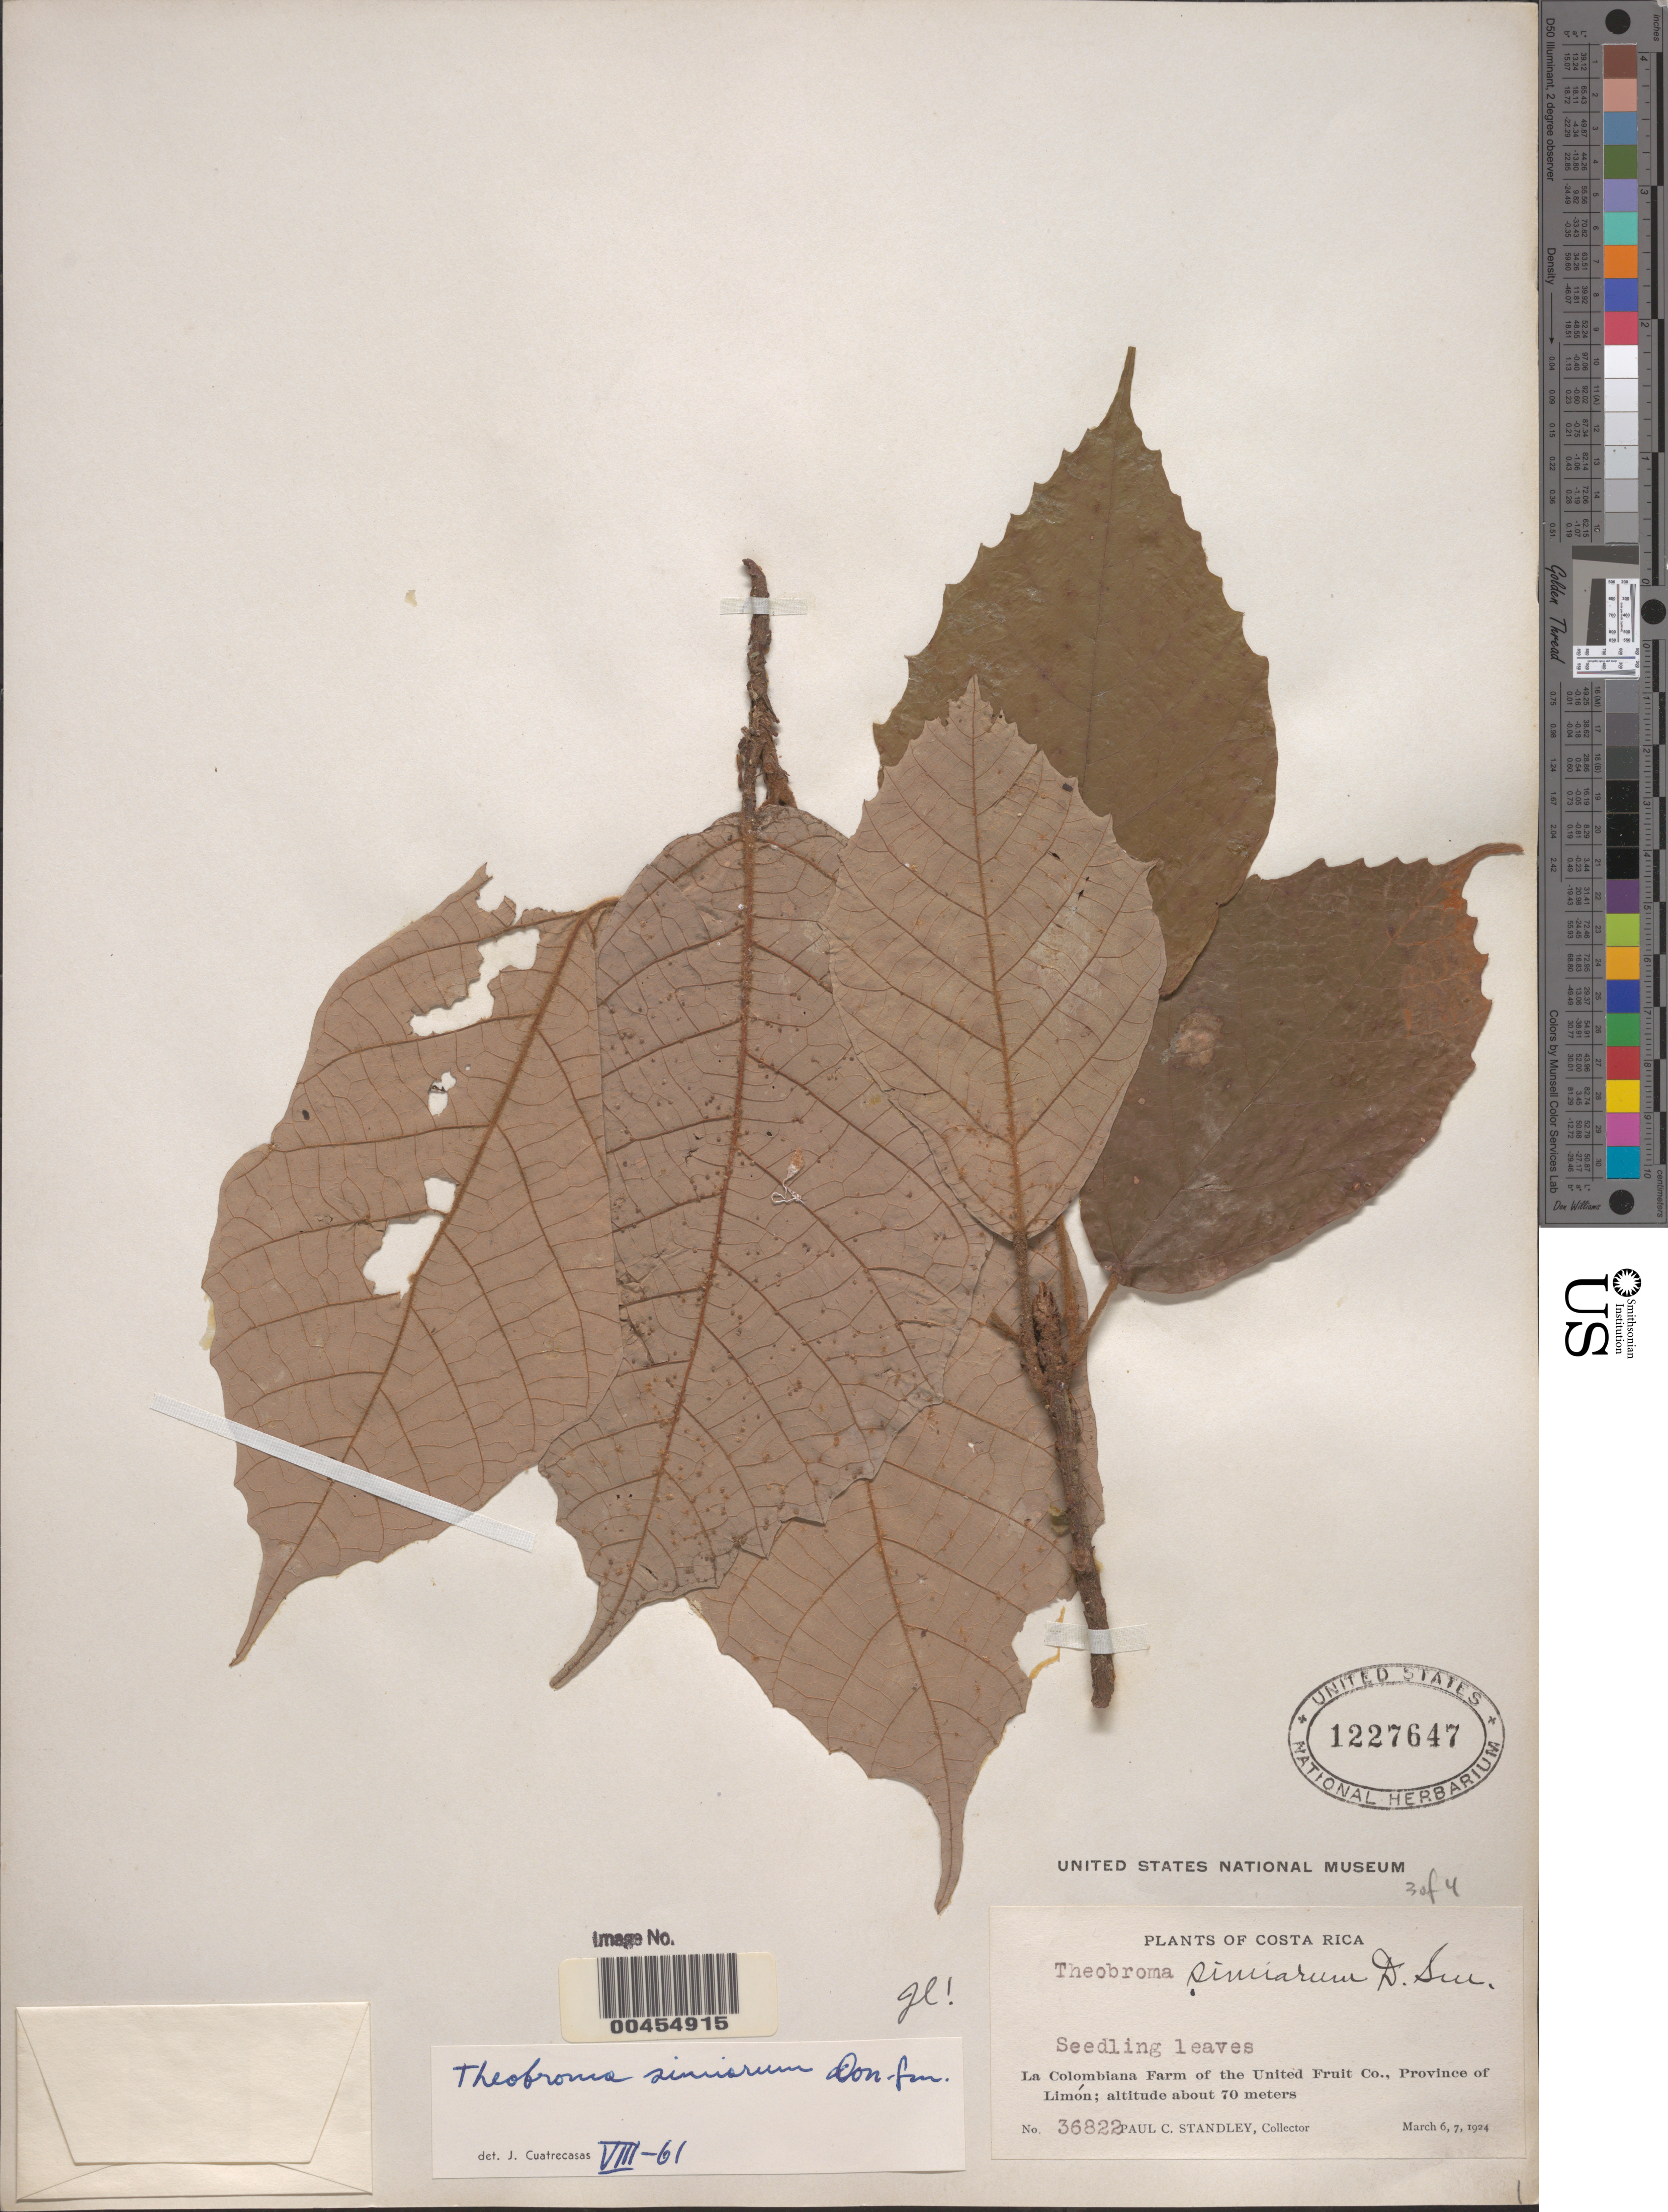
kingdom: Plantae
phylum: Tracheophyta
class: Magnoliopsida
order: Malvales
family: Malvaceae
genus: Theobroma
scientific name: Theobroma simiarum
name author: Donn. Sm.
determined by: Cuatrecasas, J.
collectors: P. C. Standley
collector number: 36822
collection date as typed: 06 Mar 1924 to 07 Mar 1971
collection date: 1924-03-06/1971-03-07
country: Costa Rica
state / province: Limón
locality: La Colombiana Farm of the United Fruit Co.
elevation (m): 70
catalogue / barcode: US 1227647